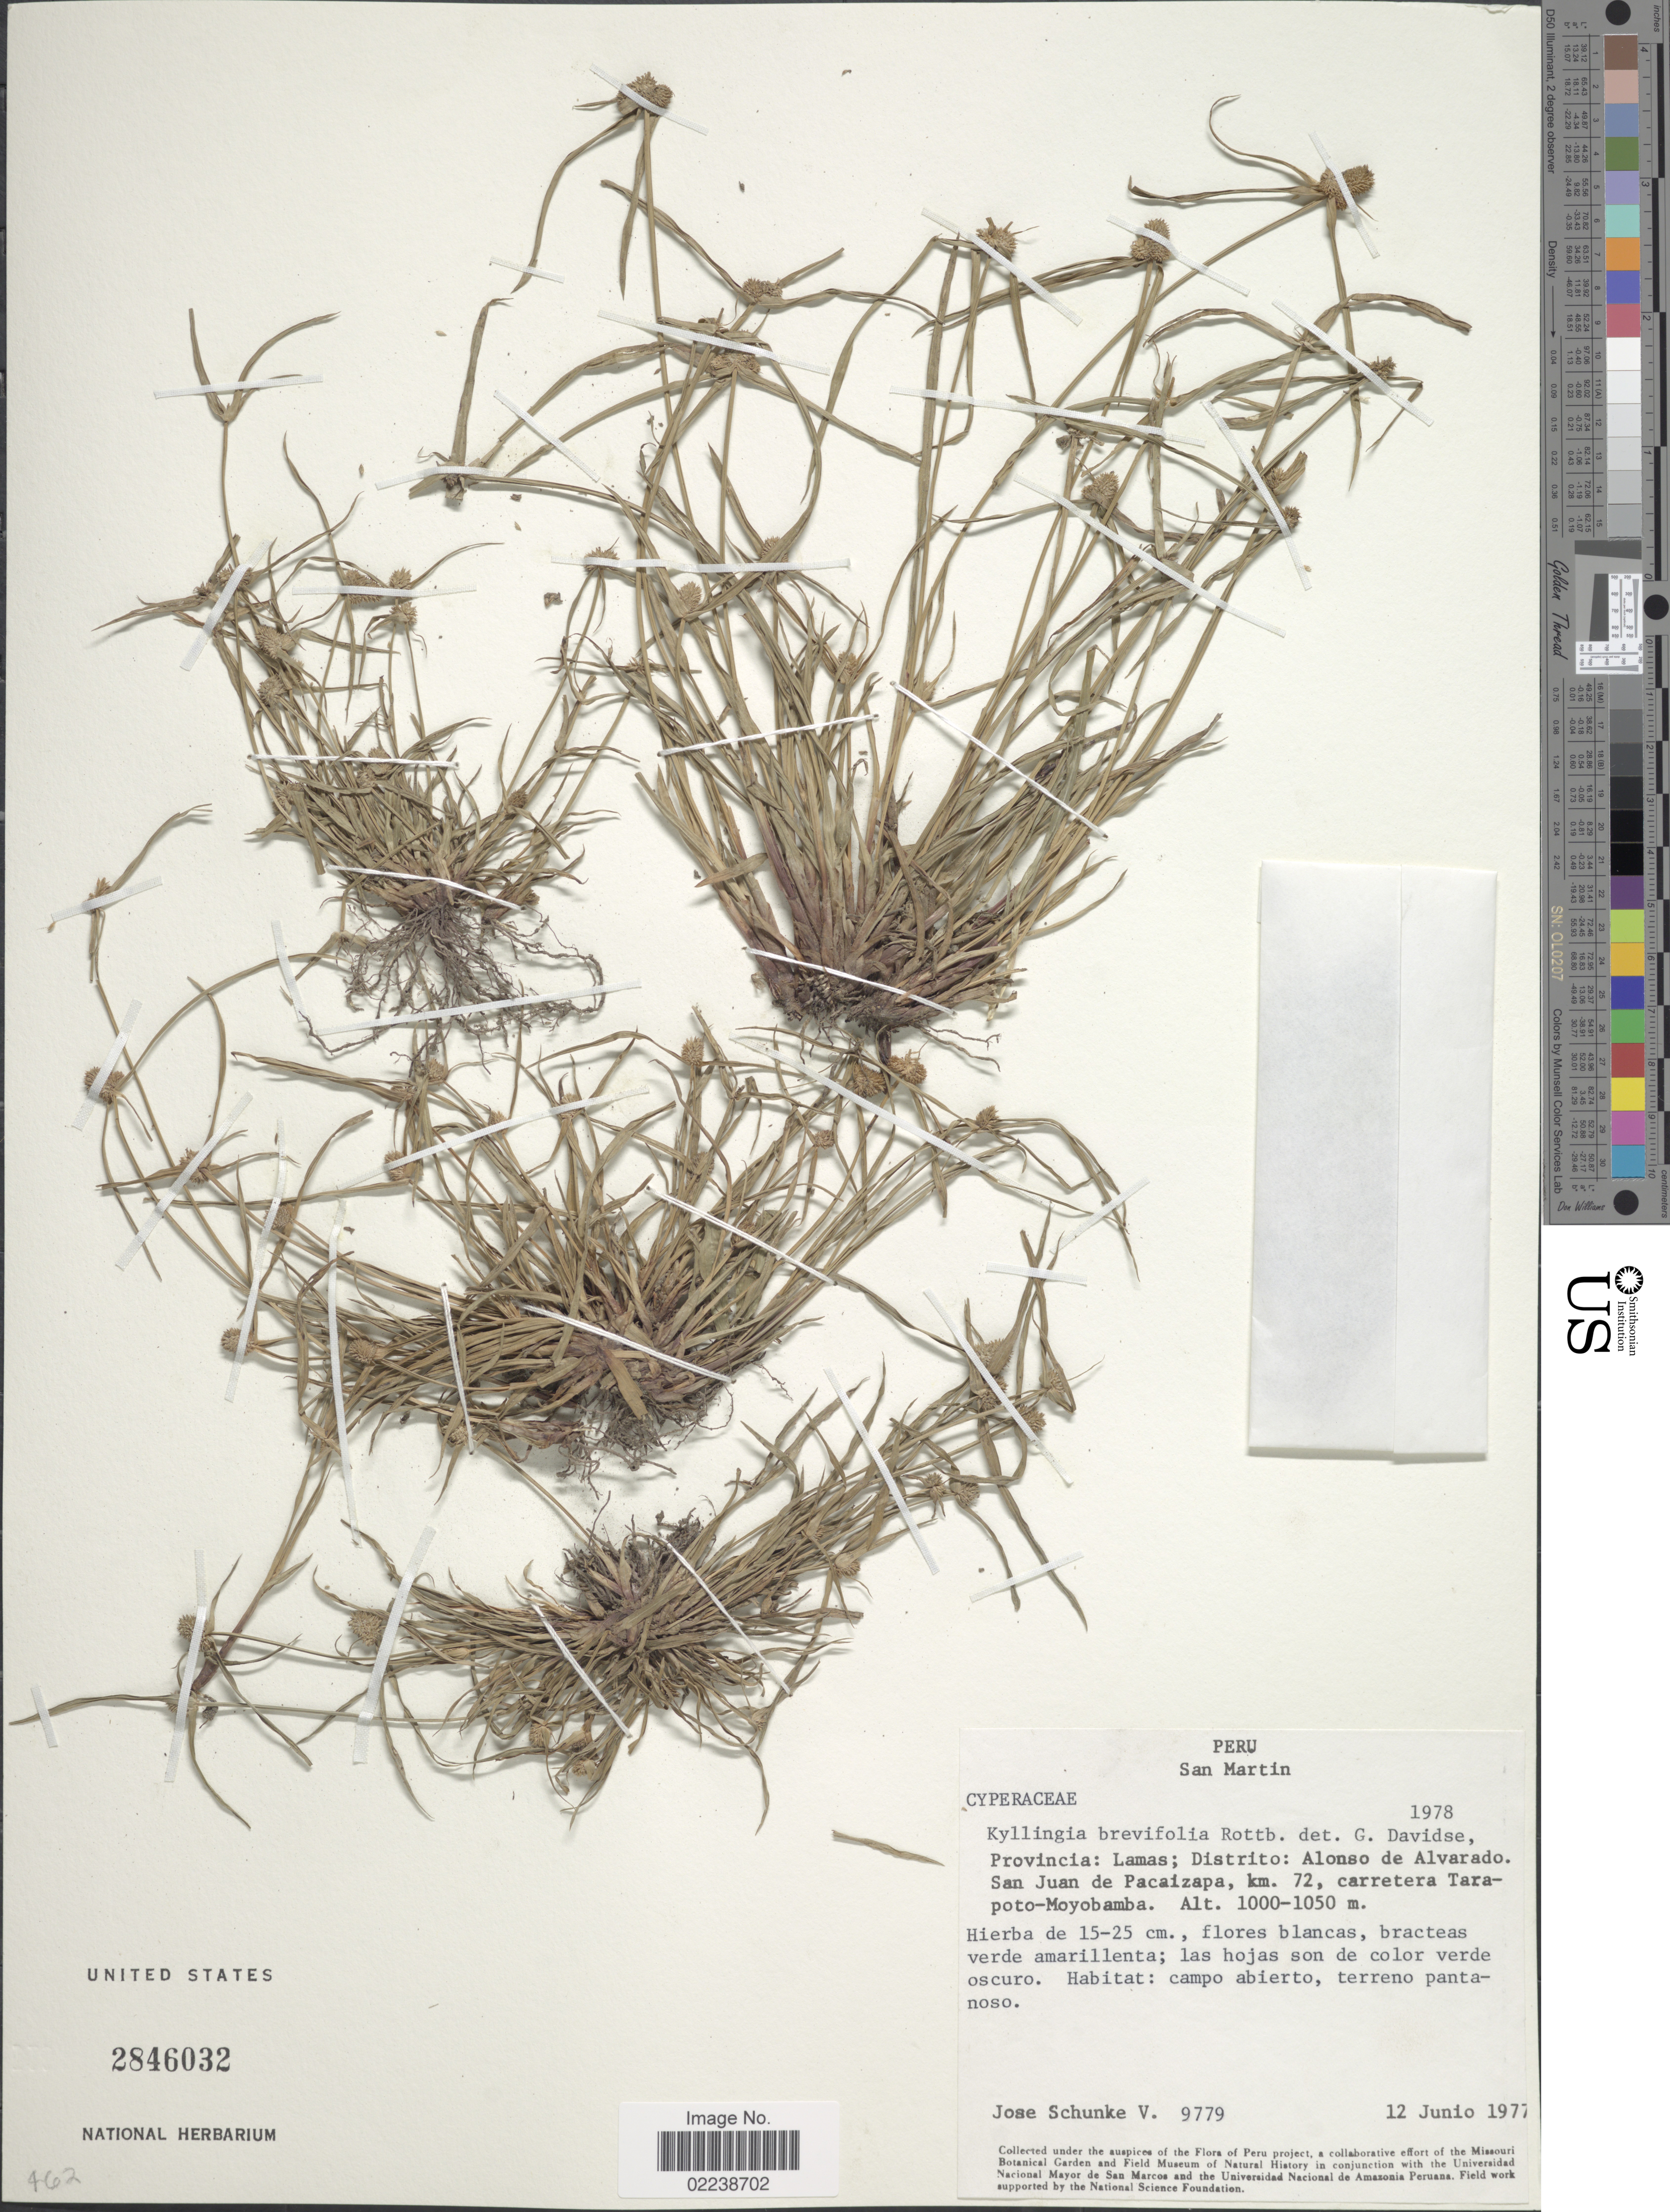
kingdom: Plantae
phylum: Tracheophyta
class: Liliopsida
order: Poales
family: Cyperaceae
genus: Cyperus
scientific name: Cyperus hortensis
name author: (Salzm. ex Steud.) Dorr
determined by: Strong, Mark T., (BOT), Smithsonian Institution - National Museum of Natural History (UNITED STATES)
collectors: J. Schunke Vigo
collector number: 9779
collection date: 1977-06-12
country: Peru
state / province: San Martín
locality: Provincia: Lamas; Distrito: Alonso de Alvarado. San Juan de Pacaizapa, km. 72, carretera Yarapoto-Moyobamba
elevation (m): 1000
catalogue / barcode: US 2846032